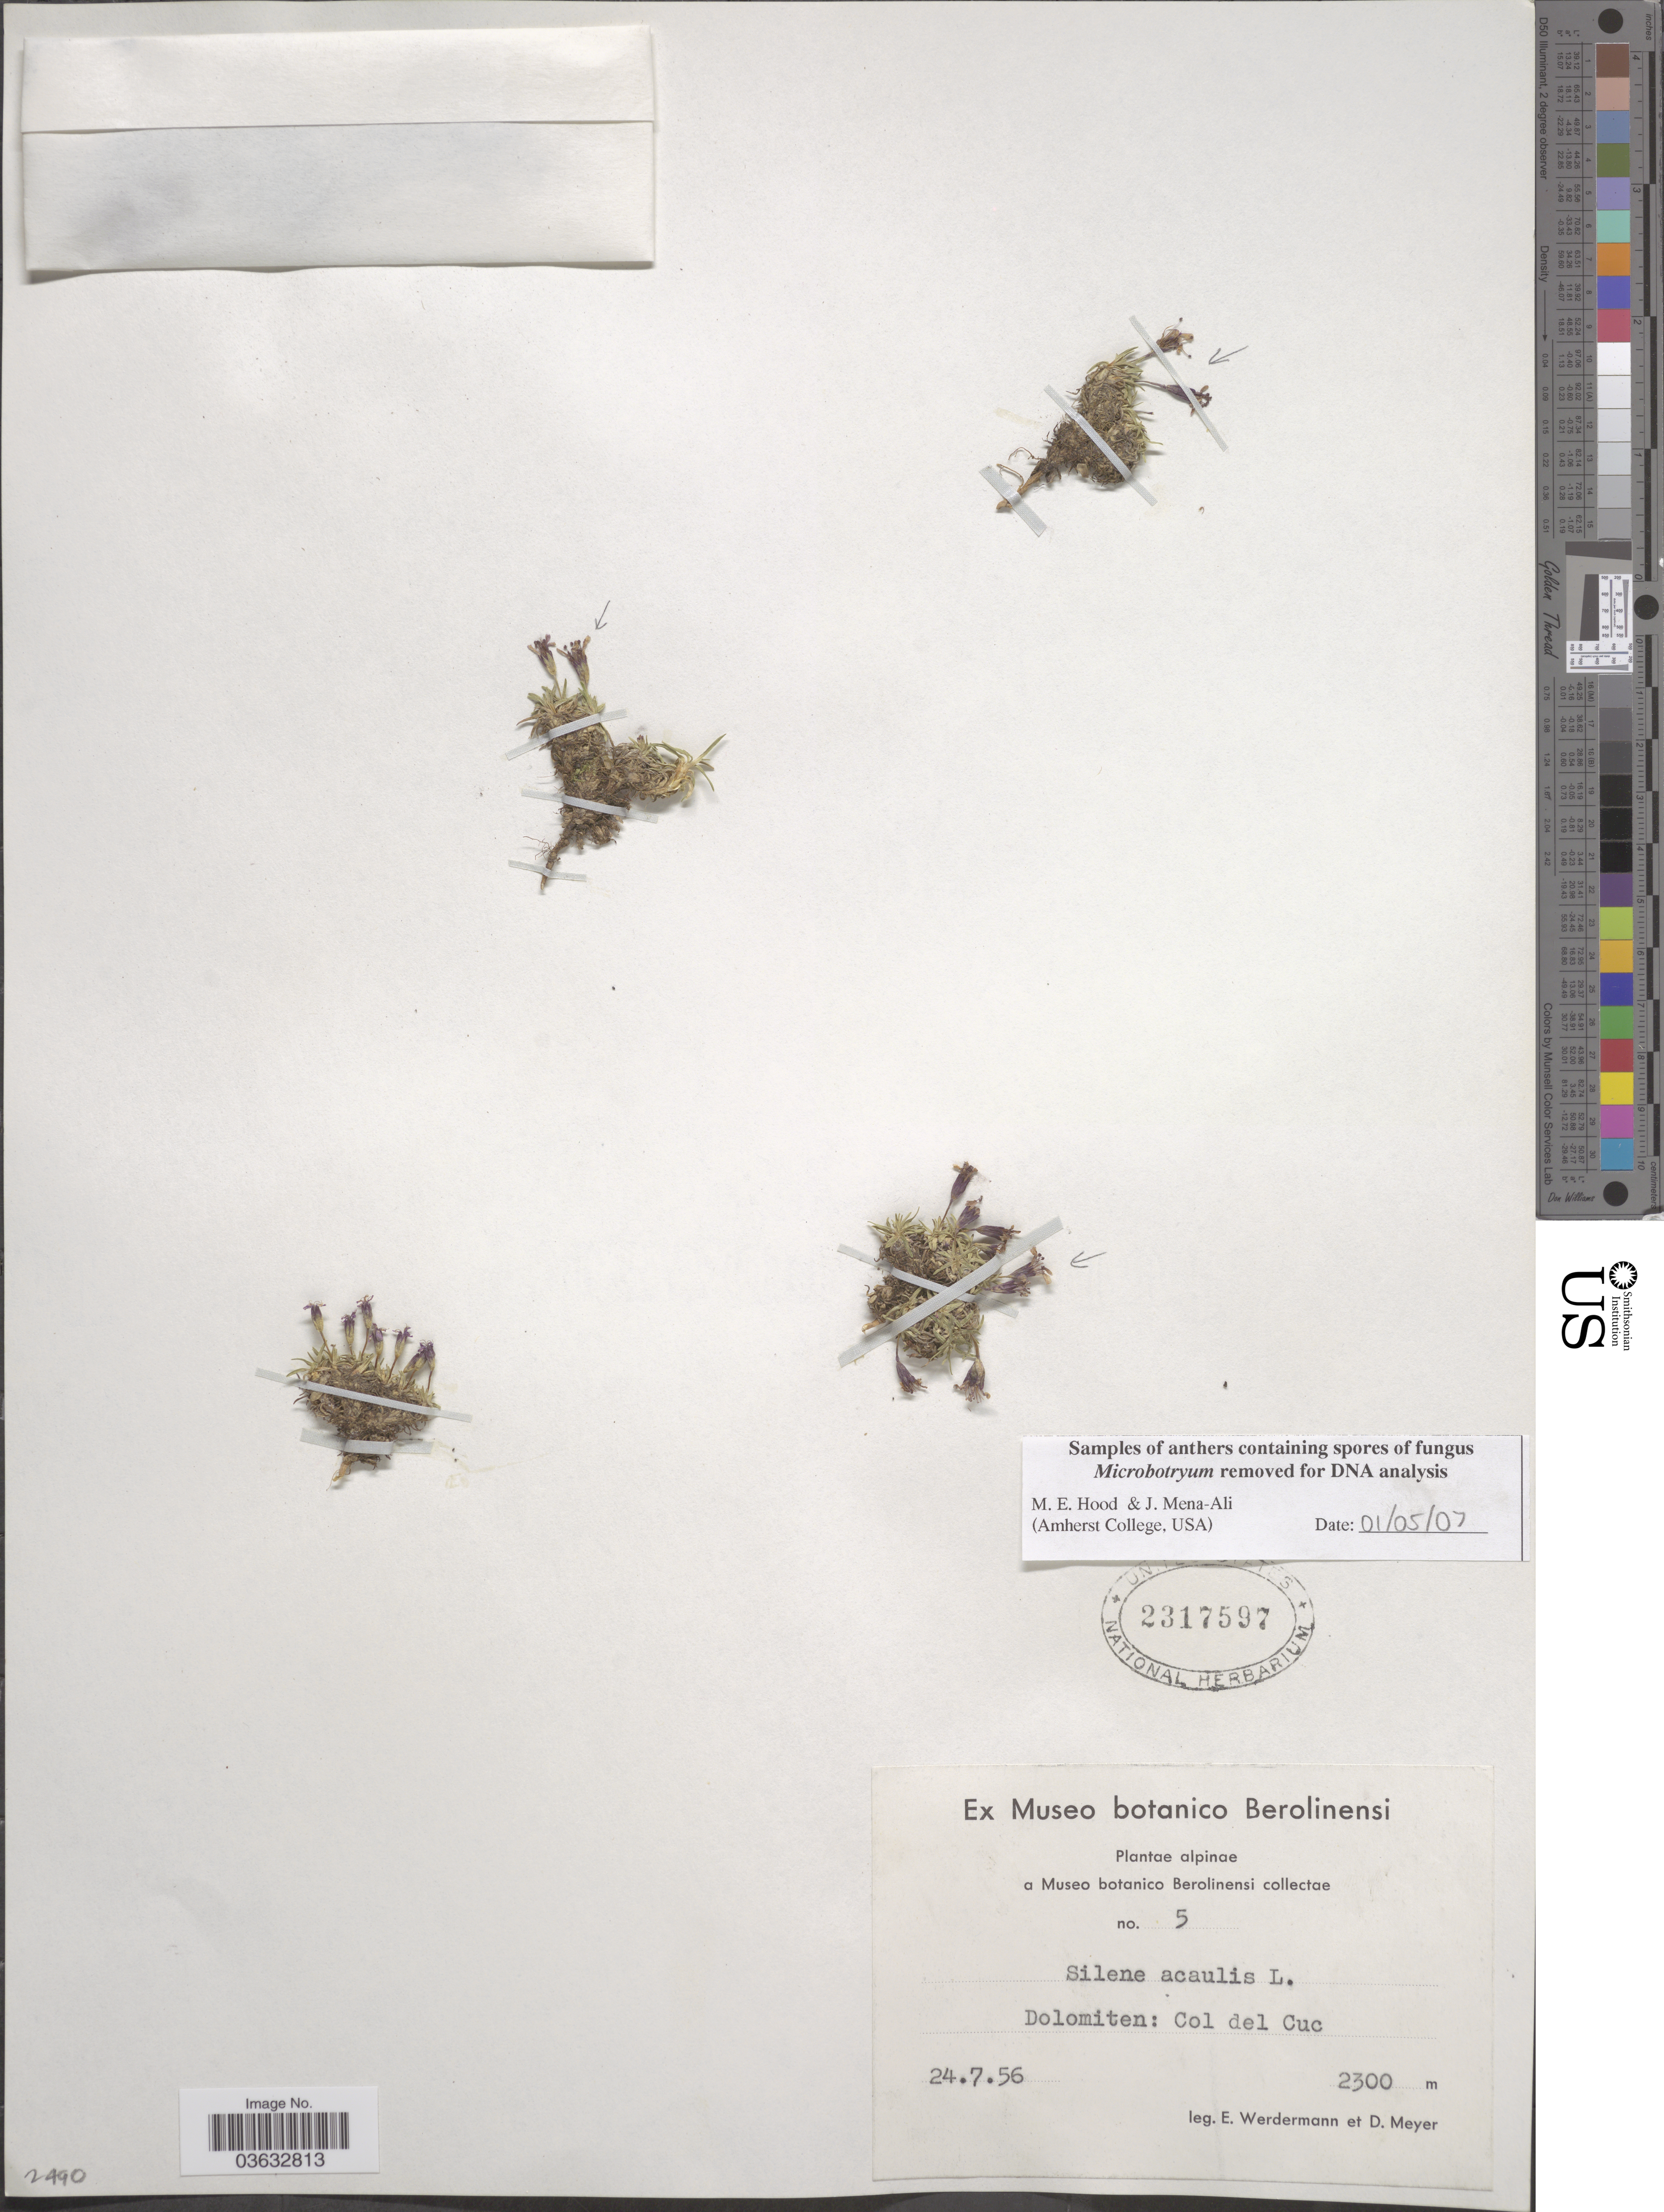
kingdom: Plantae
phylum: Tracheophyta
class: Magnoliopsida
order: Caryophyllales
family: Caryophyllaceae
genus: Silene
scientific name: Silene acaulis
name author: (L.) Jacq.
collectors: E. Werdermann & D. Meyer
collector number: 5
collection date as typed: Transcribed d/m/y: 24/7/56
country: Italy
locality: Dolomiten: Col de Cuc.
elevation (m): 2300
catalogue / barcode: US 2317597